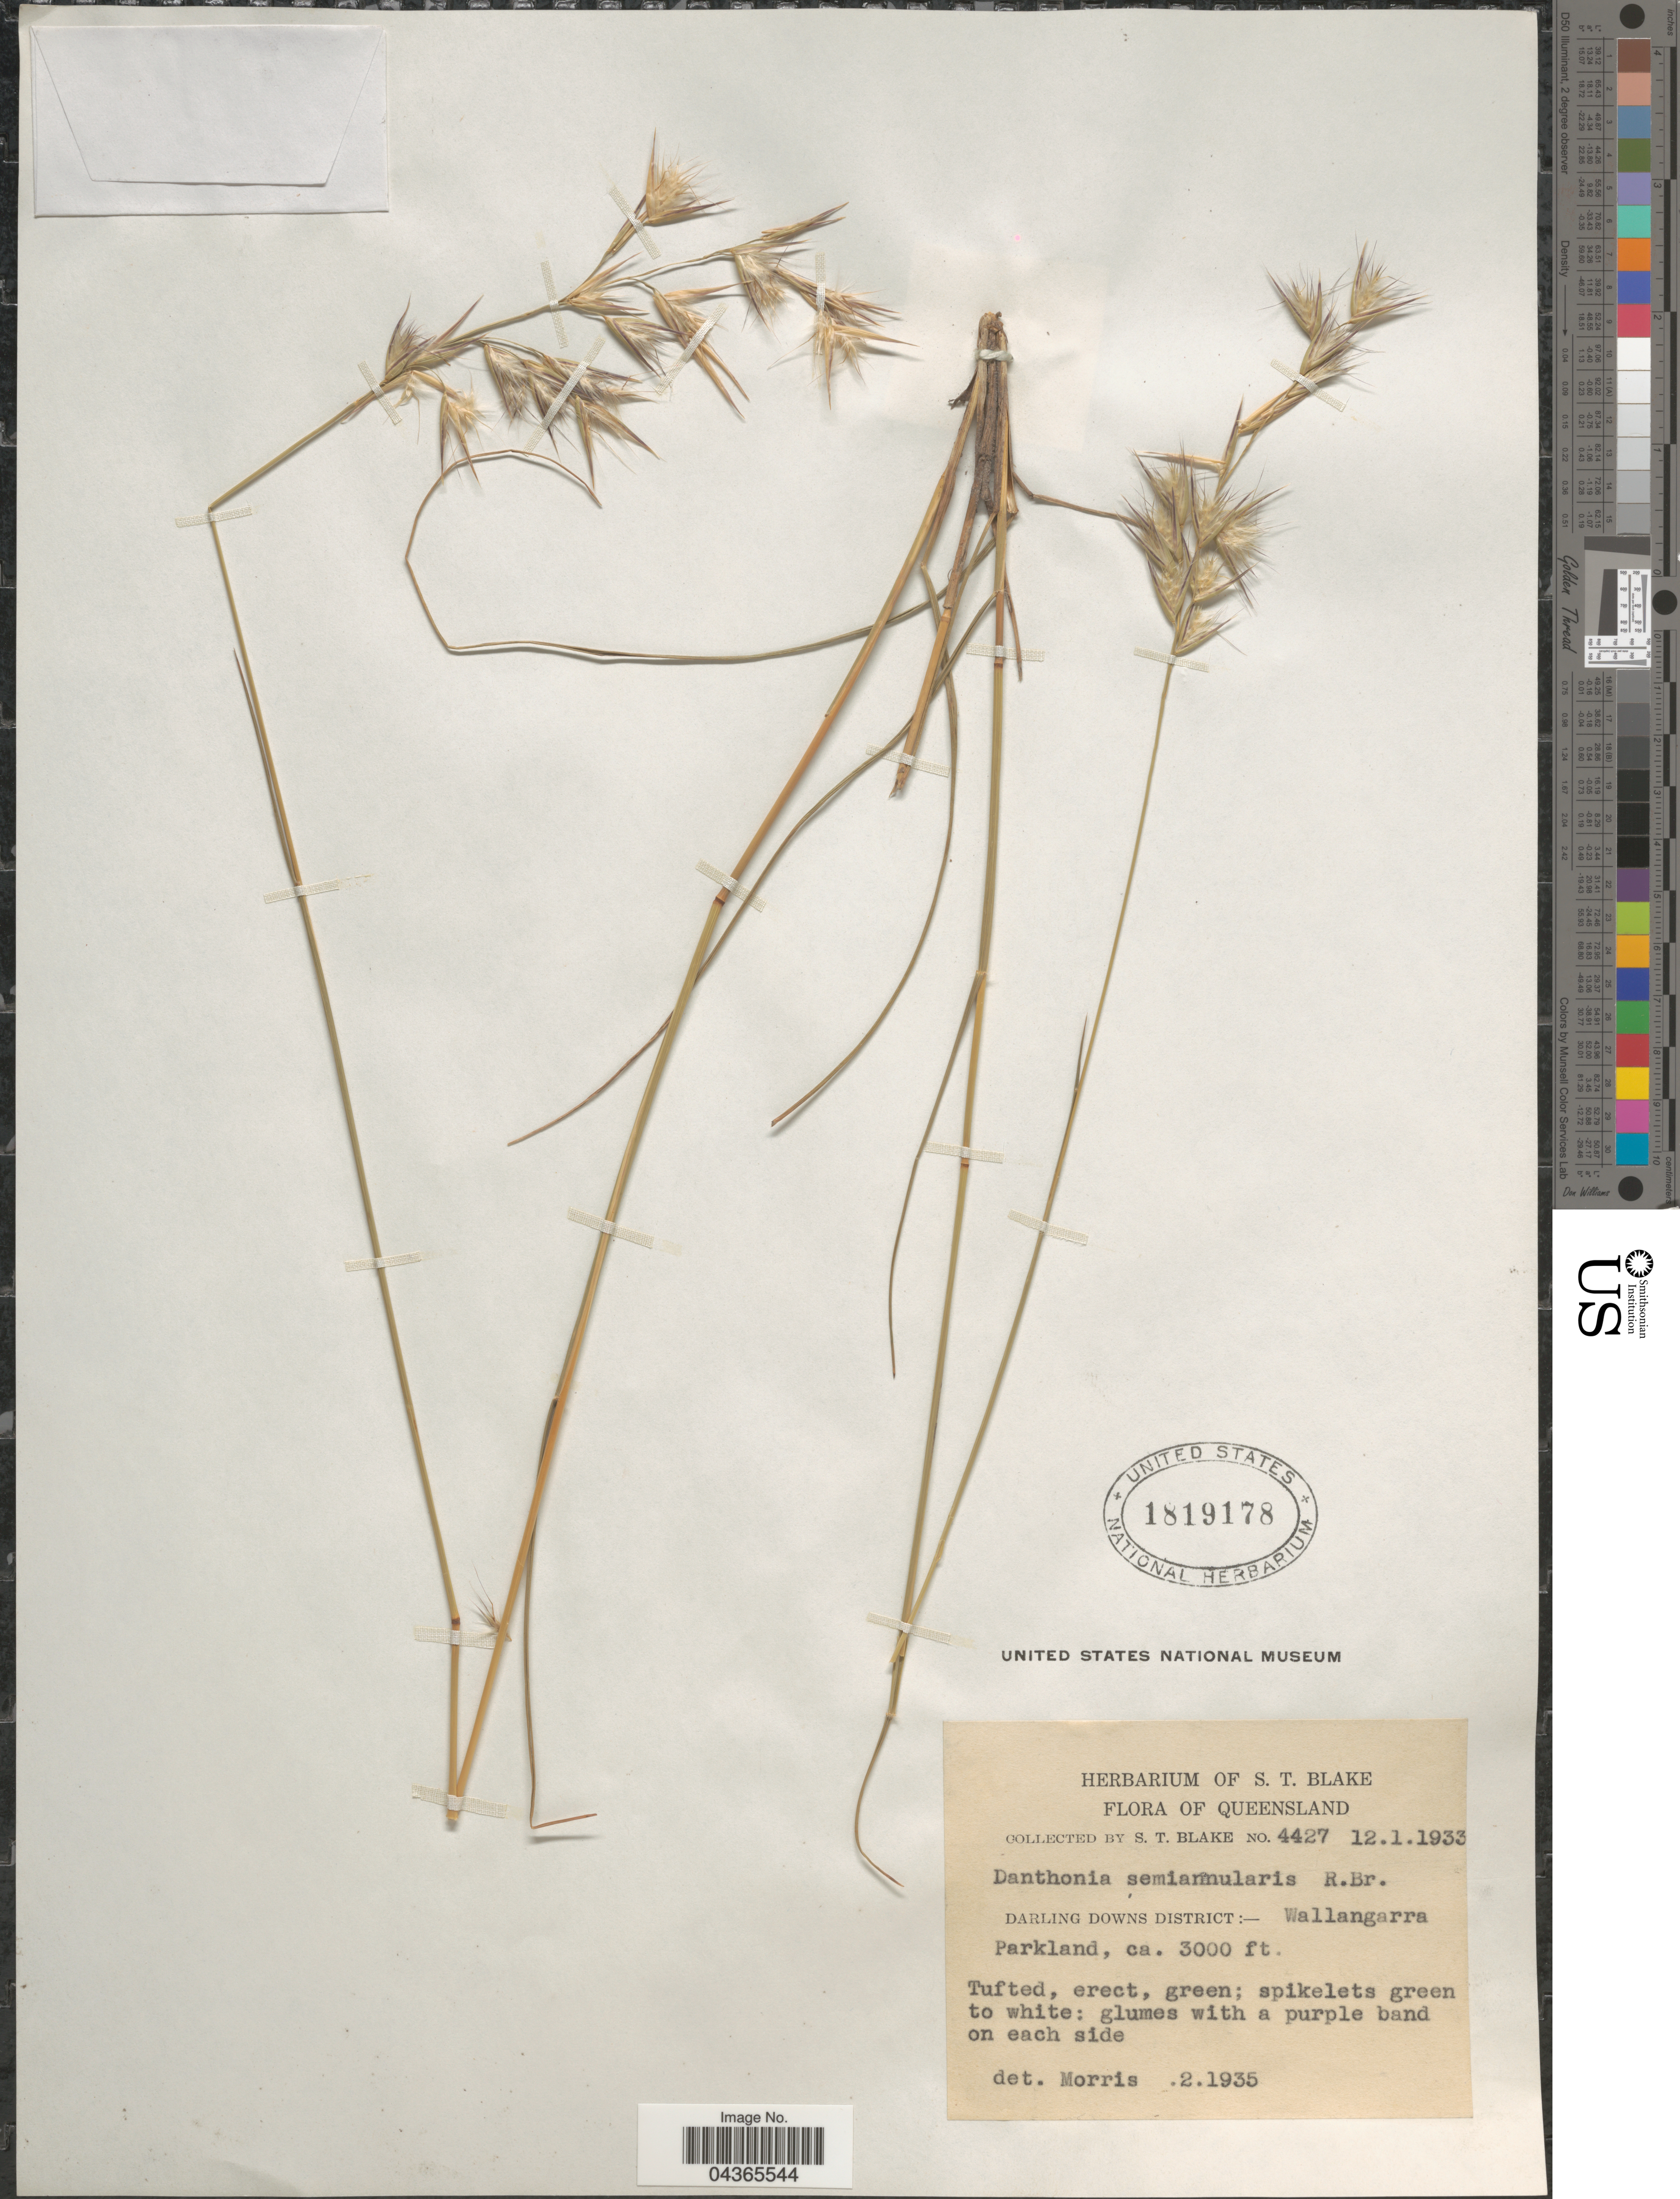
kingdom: Plantae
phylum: Tracheophyta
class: Liliopsida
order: Poales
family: Poaceae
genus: Rytidosperma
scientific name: Rytidosperma semiannulare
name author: (Labill.) Connor & Edgar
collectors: S. T. Blake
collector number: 4427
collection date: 1933-01-12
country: Australia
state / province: Queensland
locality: Darling Downs District: Wallangarra Parkland.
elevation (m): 914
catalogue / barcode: US 1819178